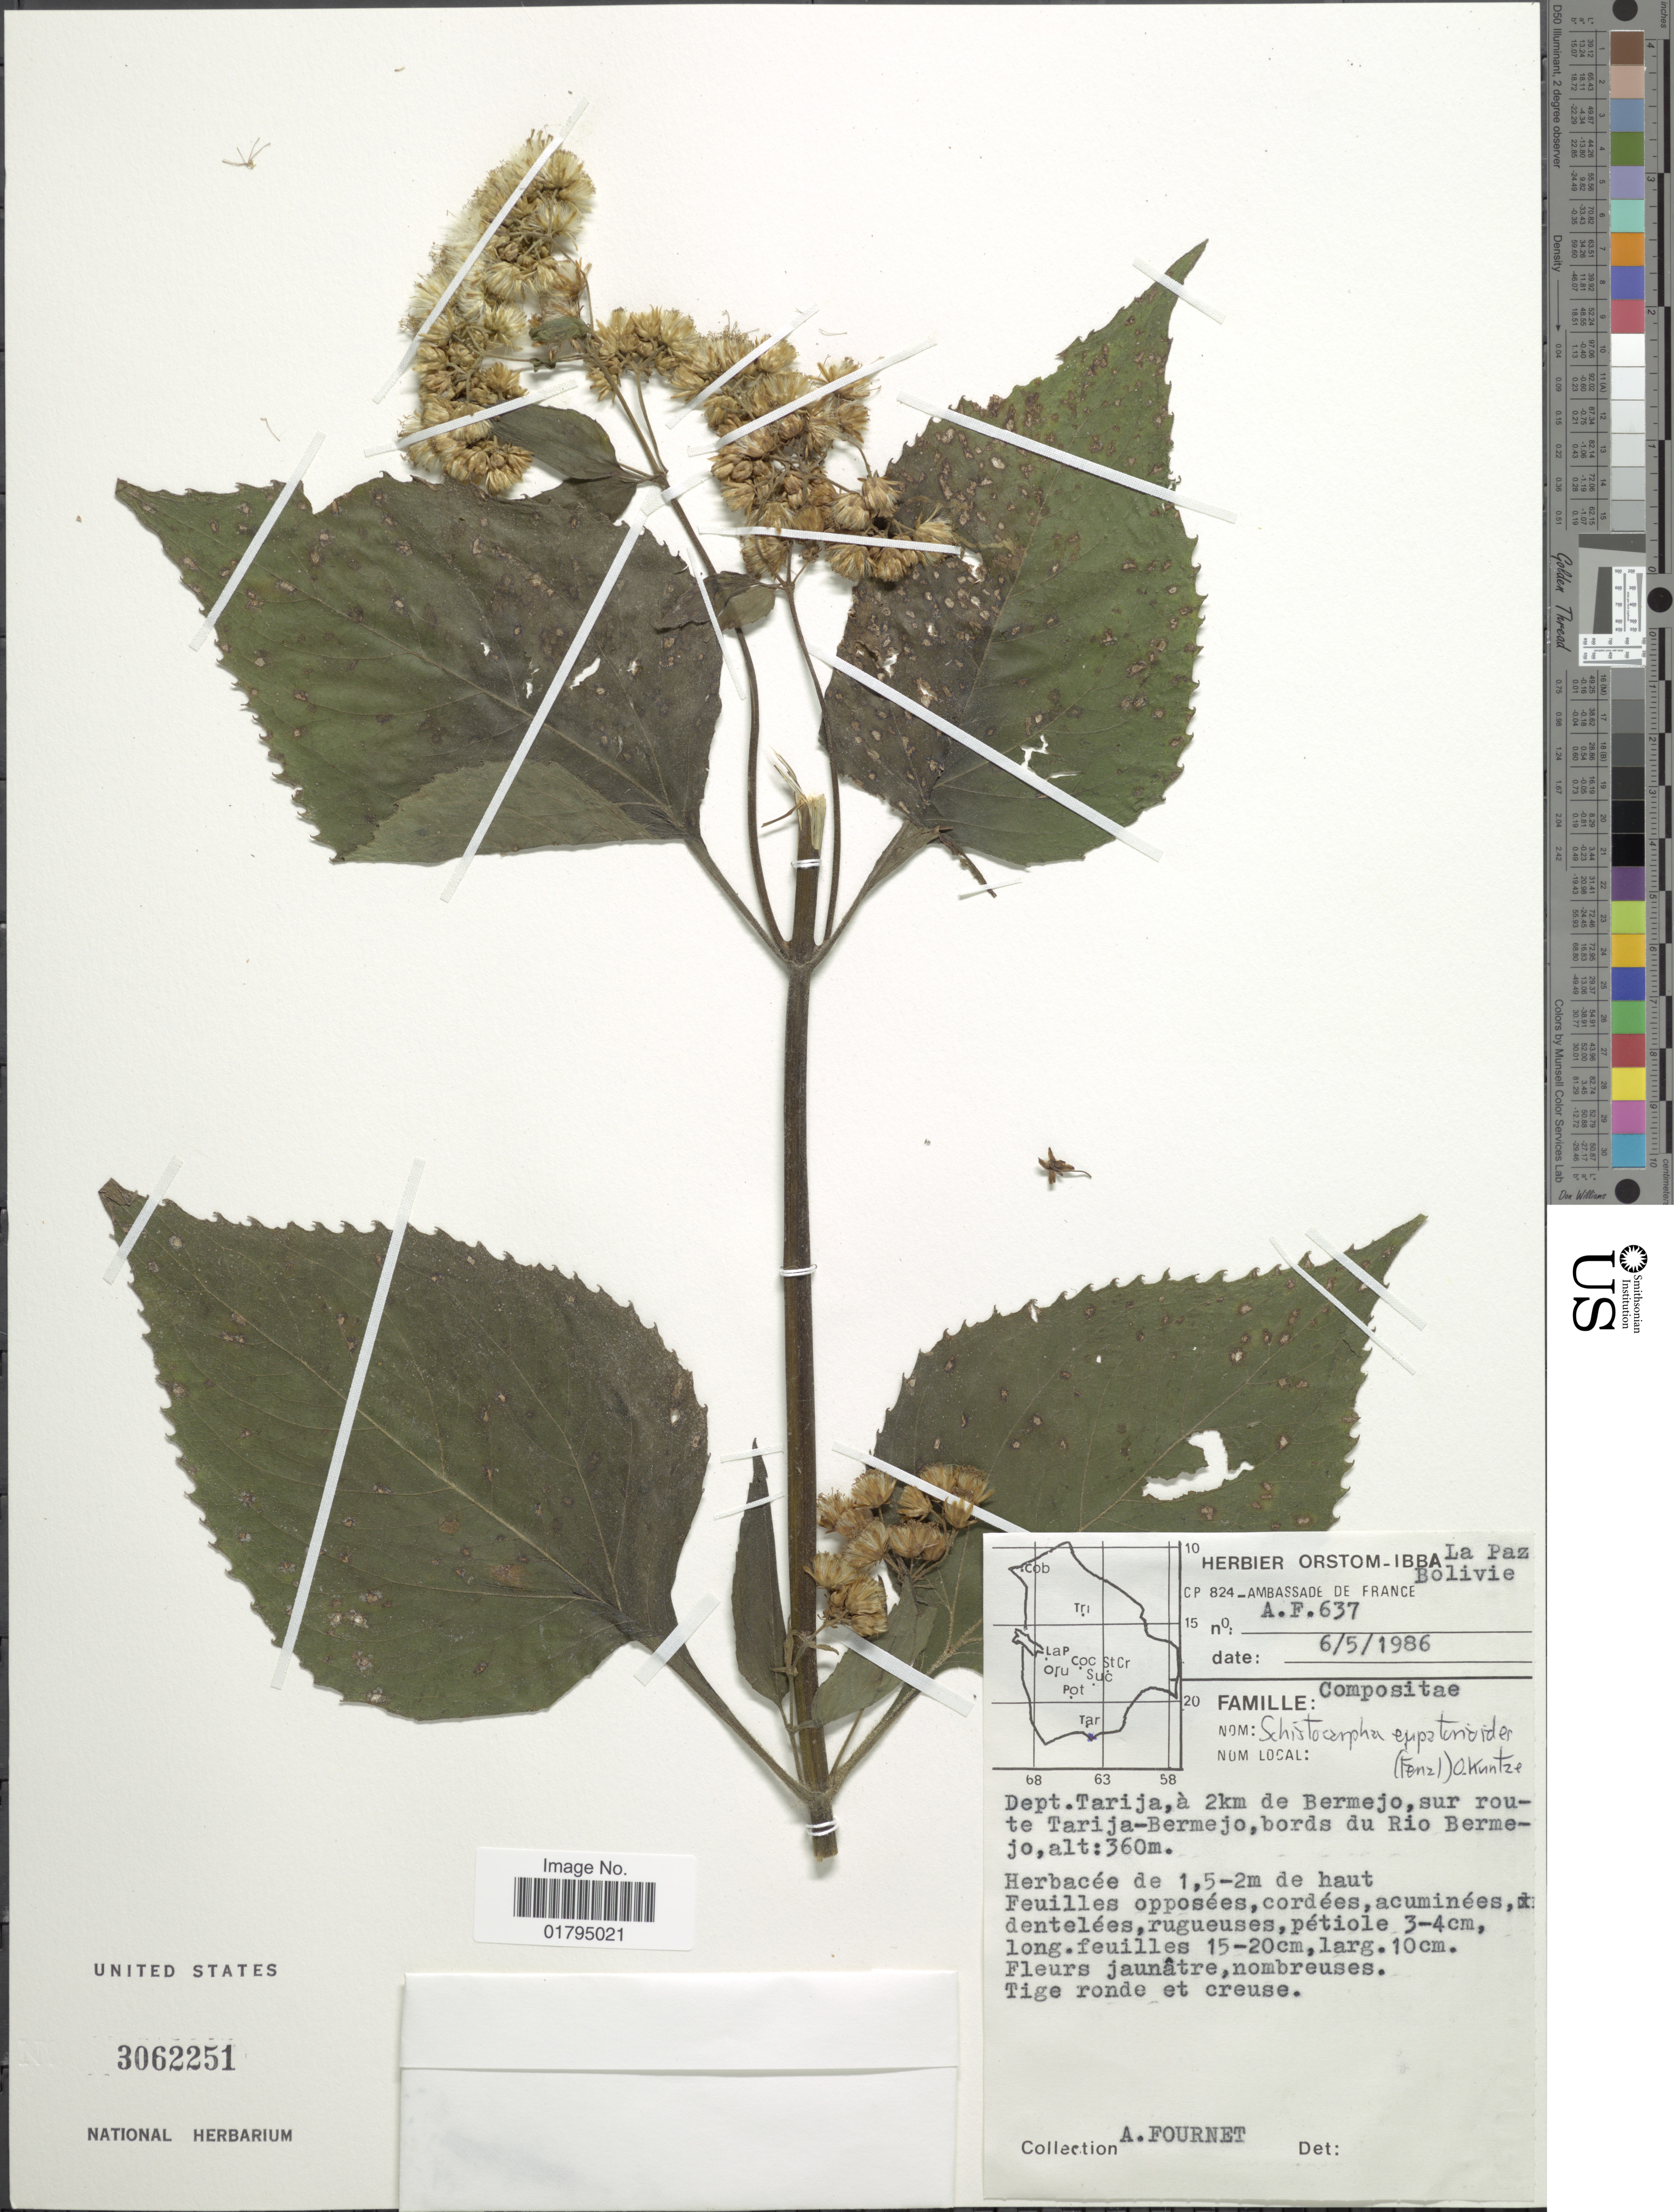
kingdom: Plantae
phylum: Tracheophyta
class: Magnoliopsida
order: Asterales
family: Asteraceae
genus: Schistocarpha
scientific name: Schistocarpha eupatorioides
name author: (Fenzl) Kuntze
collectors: A. Fournet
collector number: A.F. 637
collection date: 1986-05-06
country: Bolivia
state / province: Tarija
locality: A 2 km de Bermejo, sur rute Tarija-Bermejo, bords du Rio Bermejo. la Paz, Bolivia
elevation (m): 360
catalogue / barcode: US 3062251